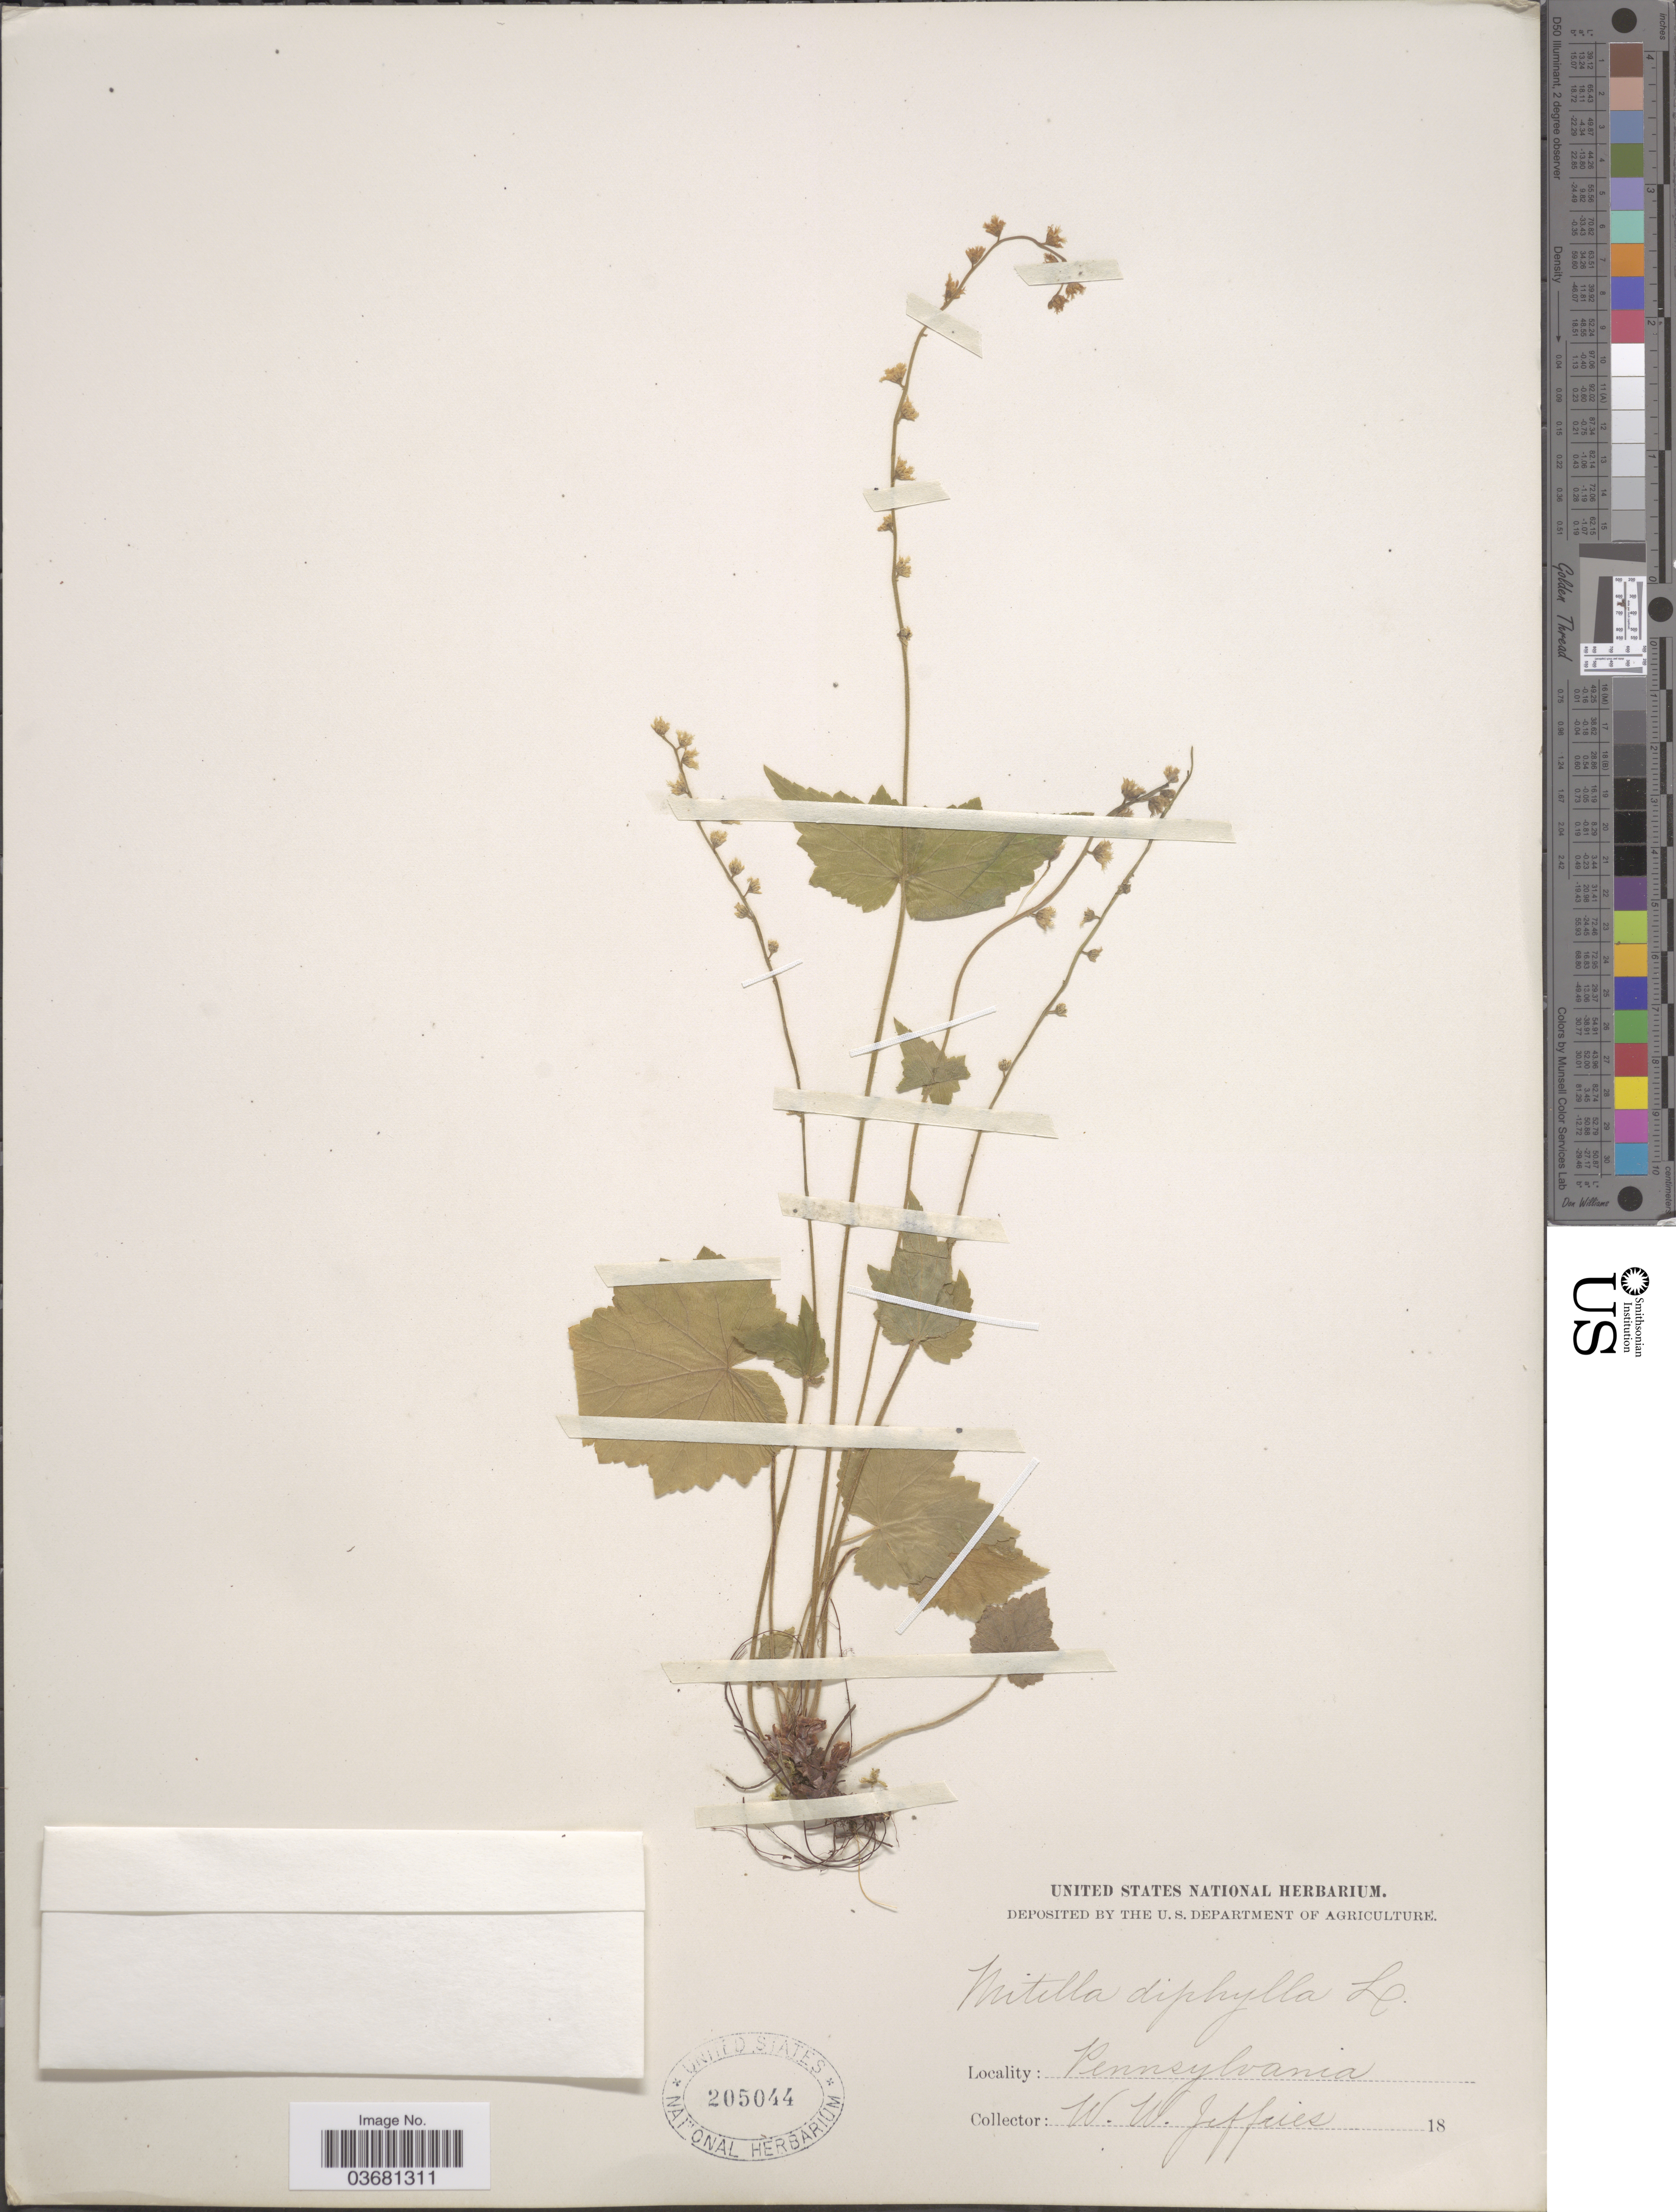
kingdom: Plantae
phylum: Tracheophyta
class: Magnoliopsida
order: Saxifragales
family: Saxifragaceae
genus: Mitella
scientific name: Mitella diphylla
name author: L.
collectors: W. Jeffries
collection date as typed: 18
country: United States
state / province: Pennsylvania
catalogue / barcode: US 205044